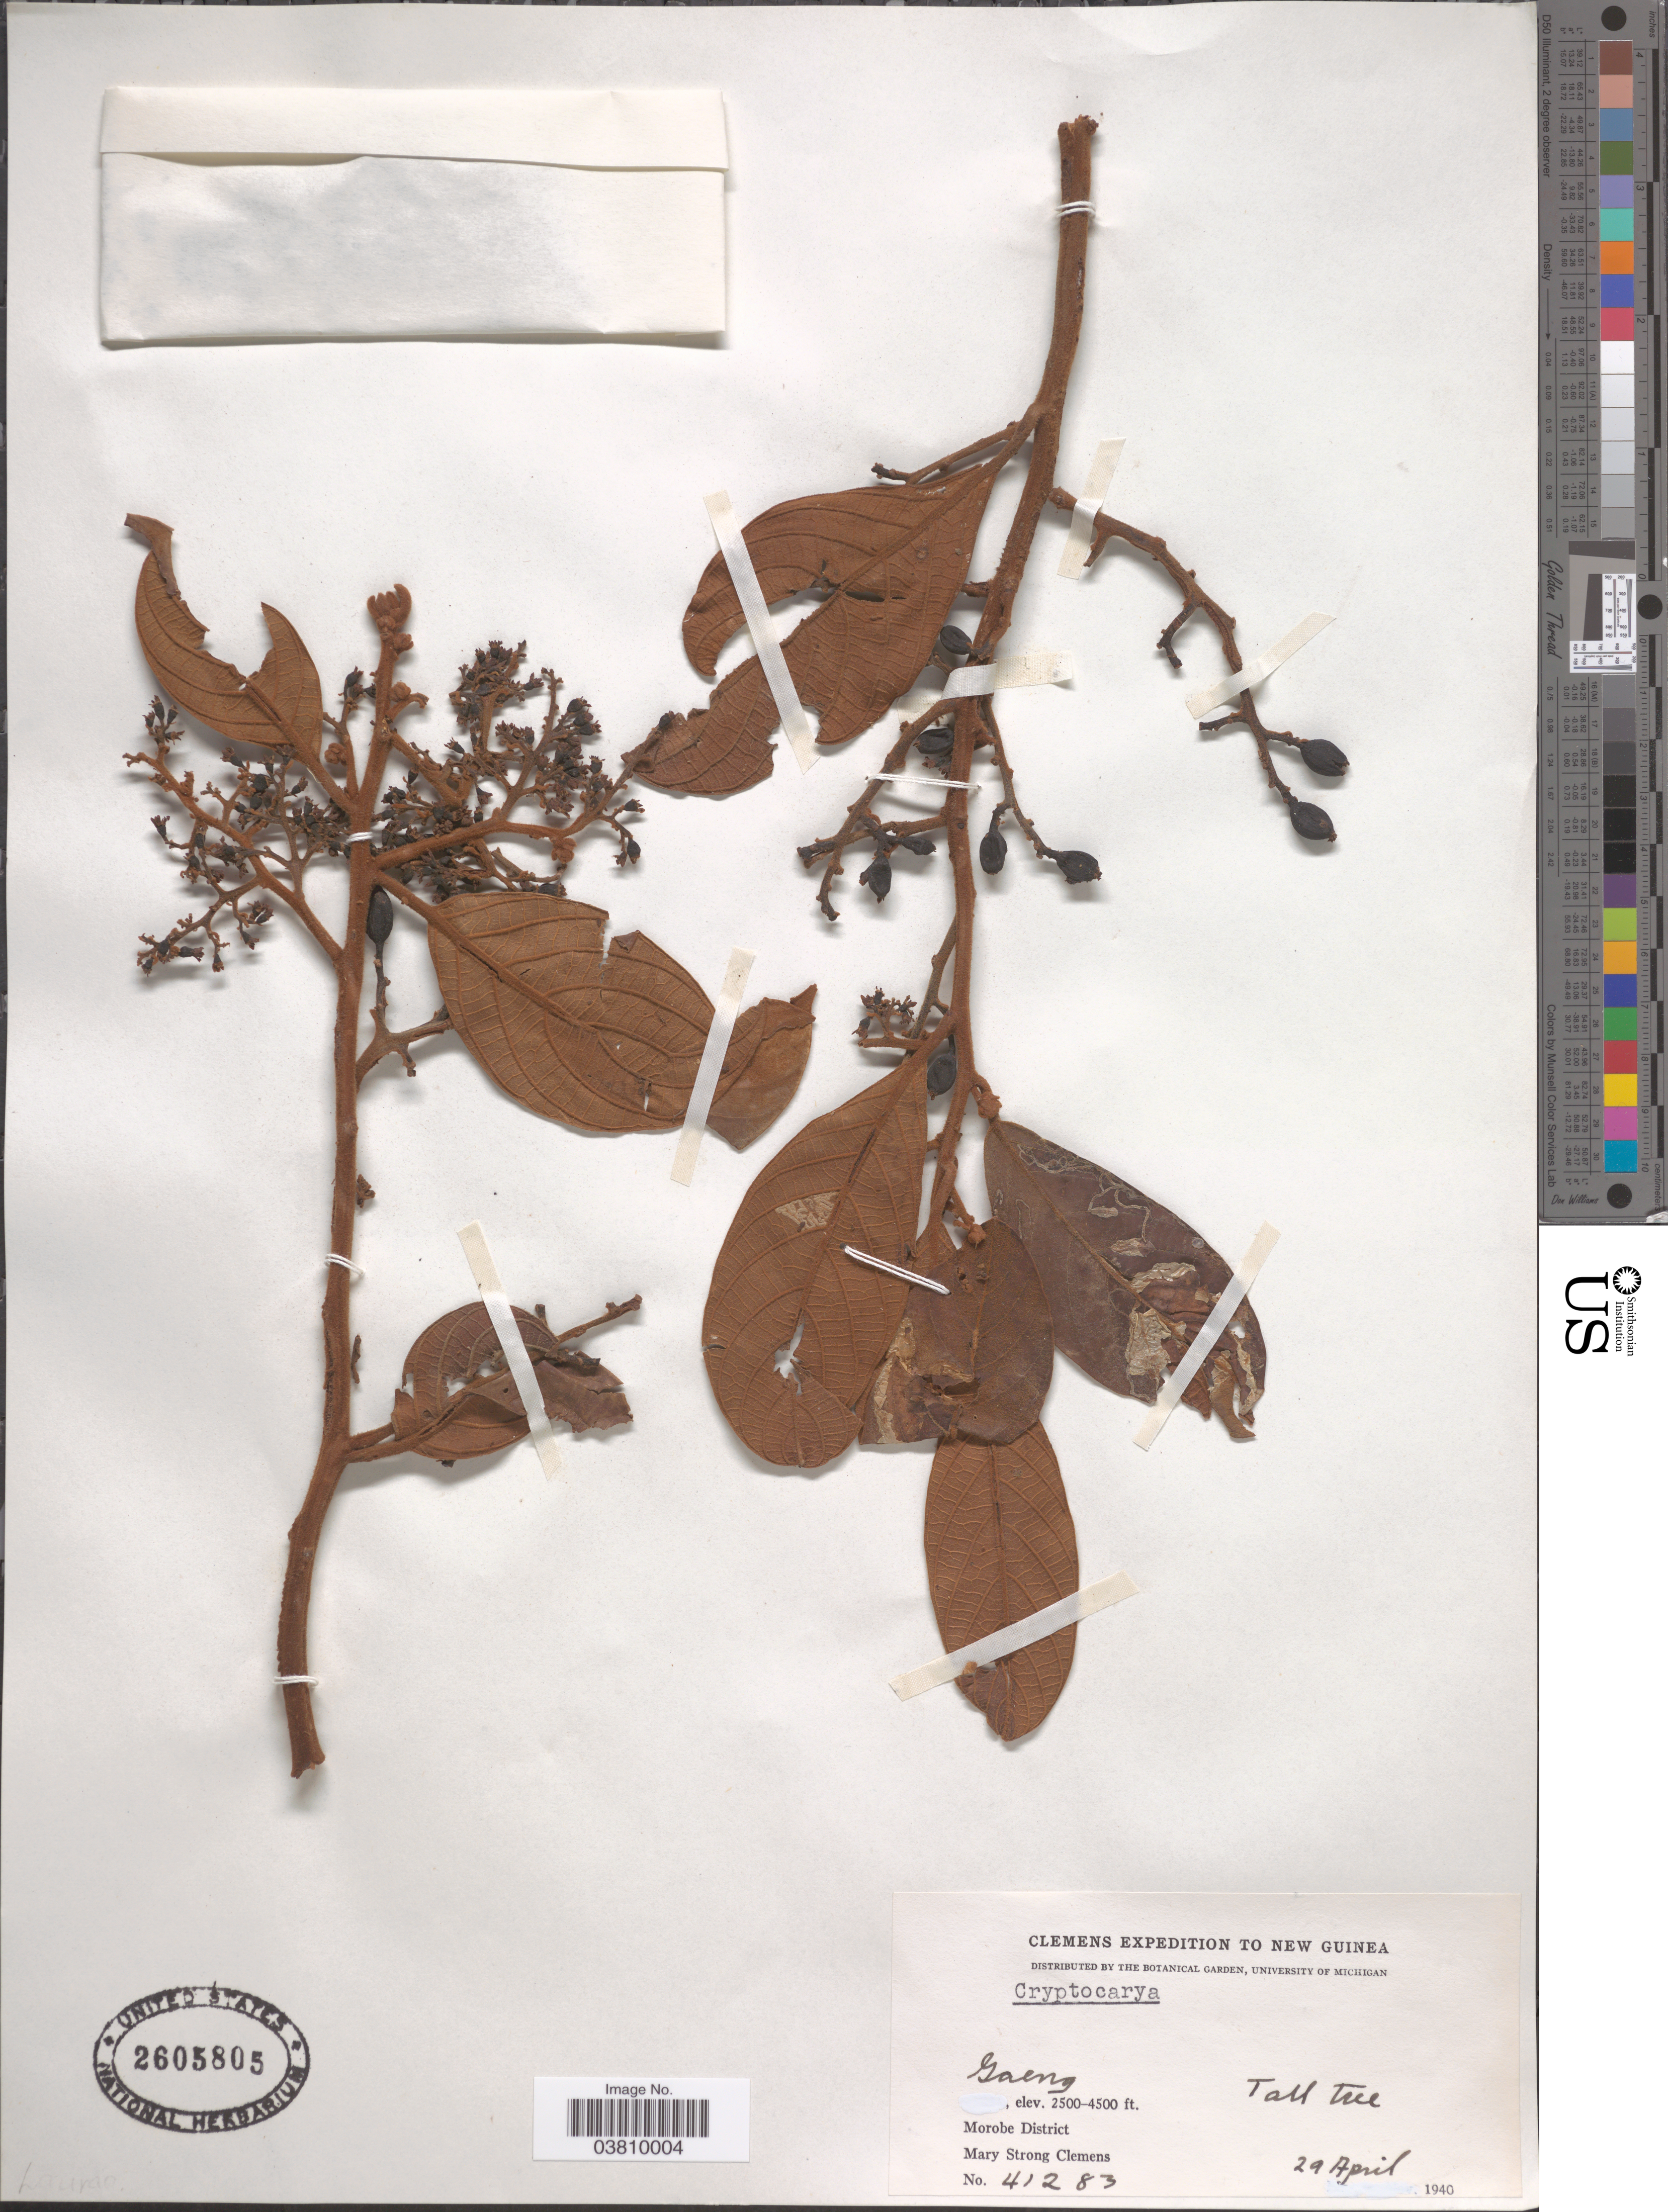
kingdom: Plantae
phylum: Tracheophyta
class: Magnoliopsida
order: Laurales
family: Lauraceae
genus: Cryptocarya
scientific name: Cryptocarya sp.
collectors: M. S. Clemens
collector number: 41283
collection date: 1940-04-29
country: Papua New Guinea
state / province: Morobe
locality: New Guinea, Morobe District. Gaeng [unsure placement]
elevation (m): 762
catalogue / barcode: US 2605805